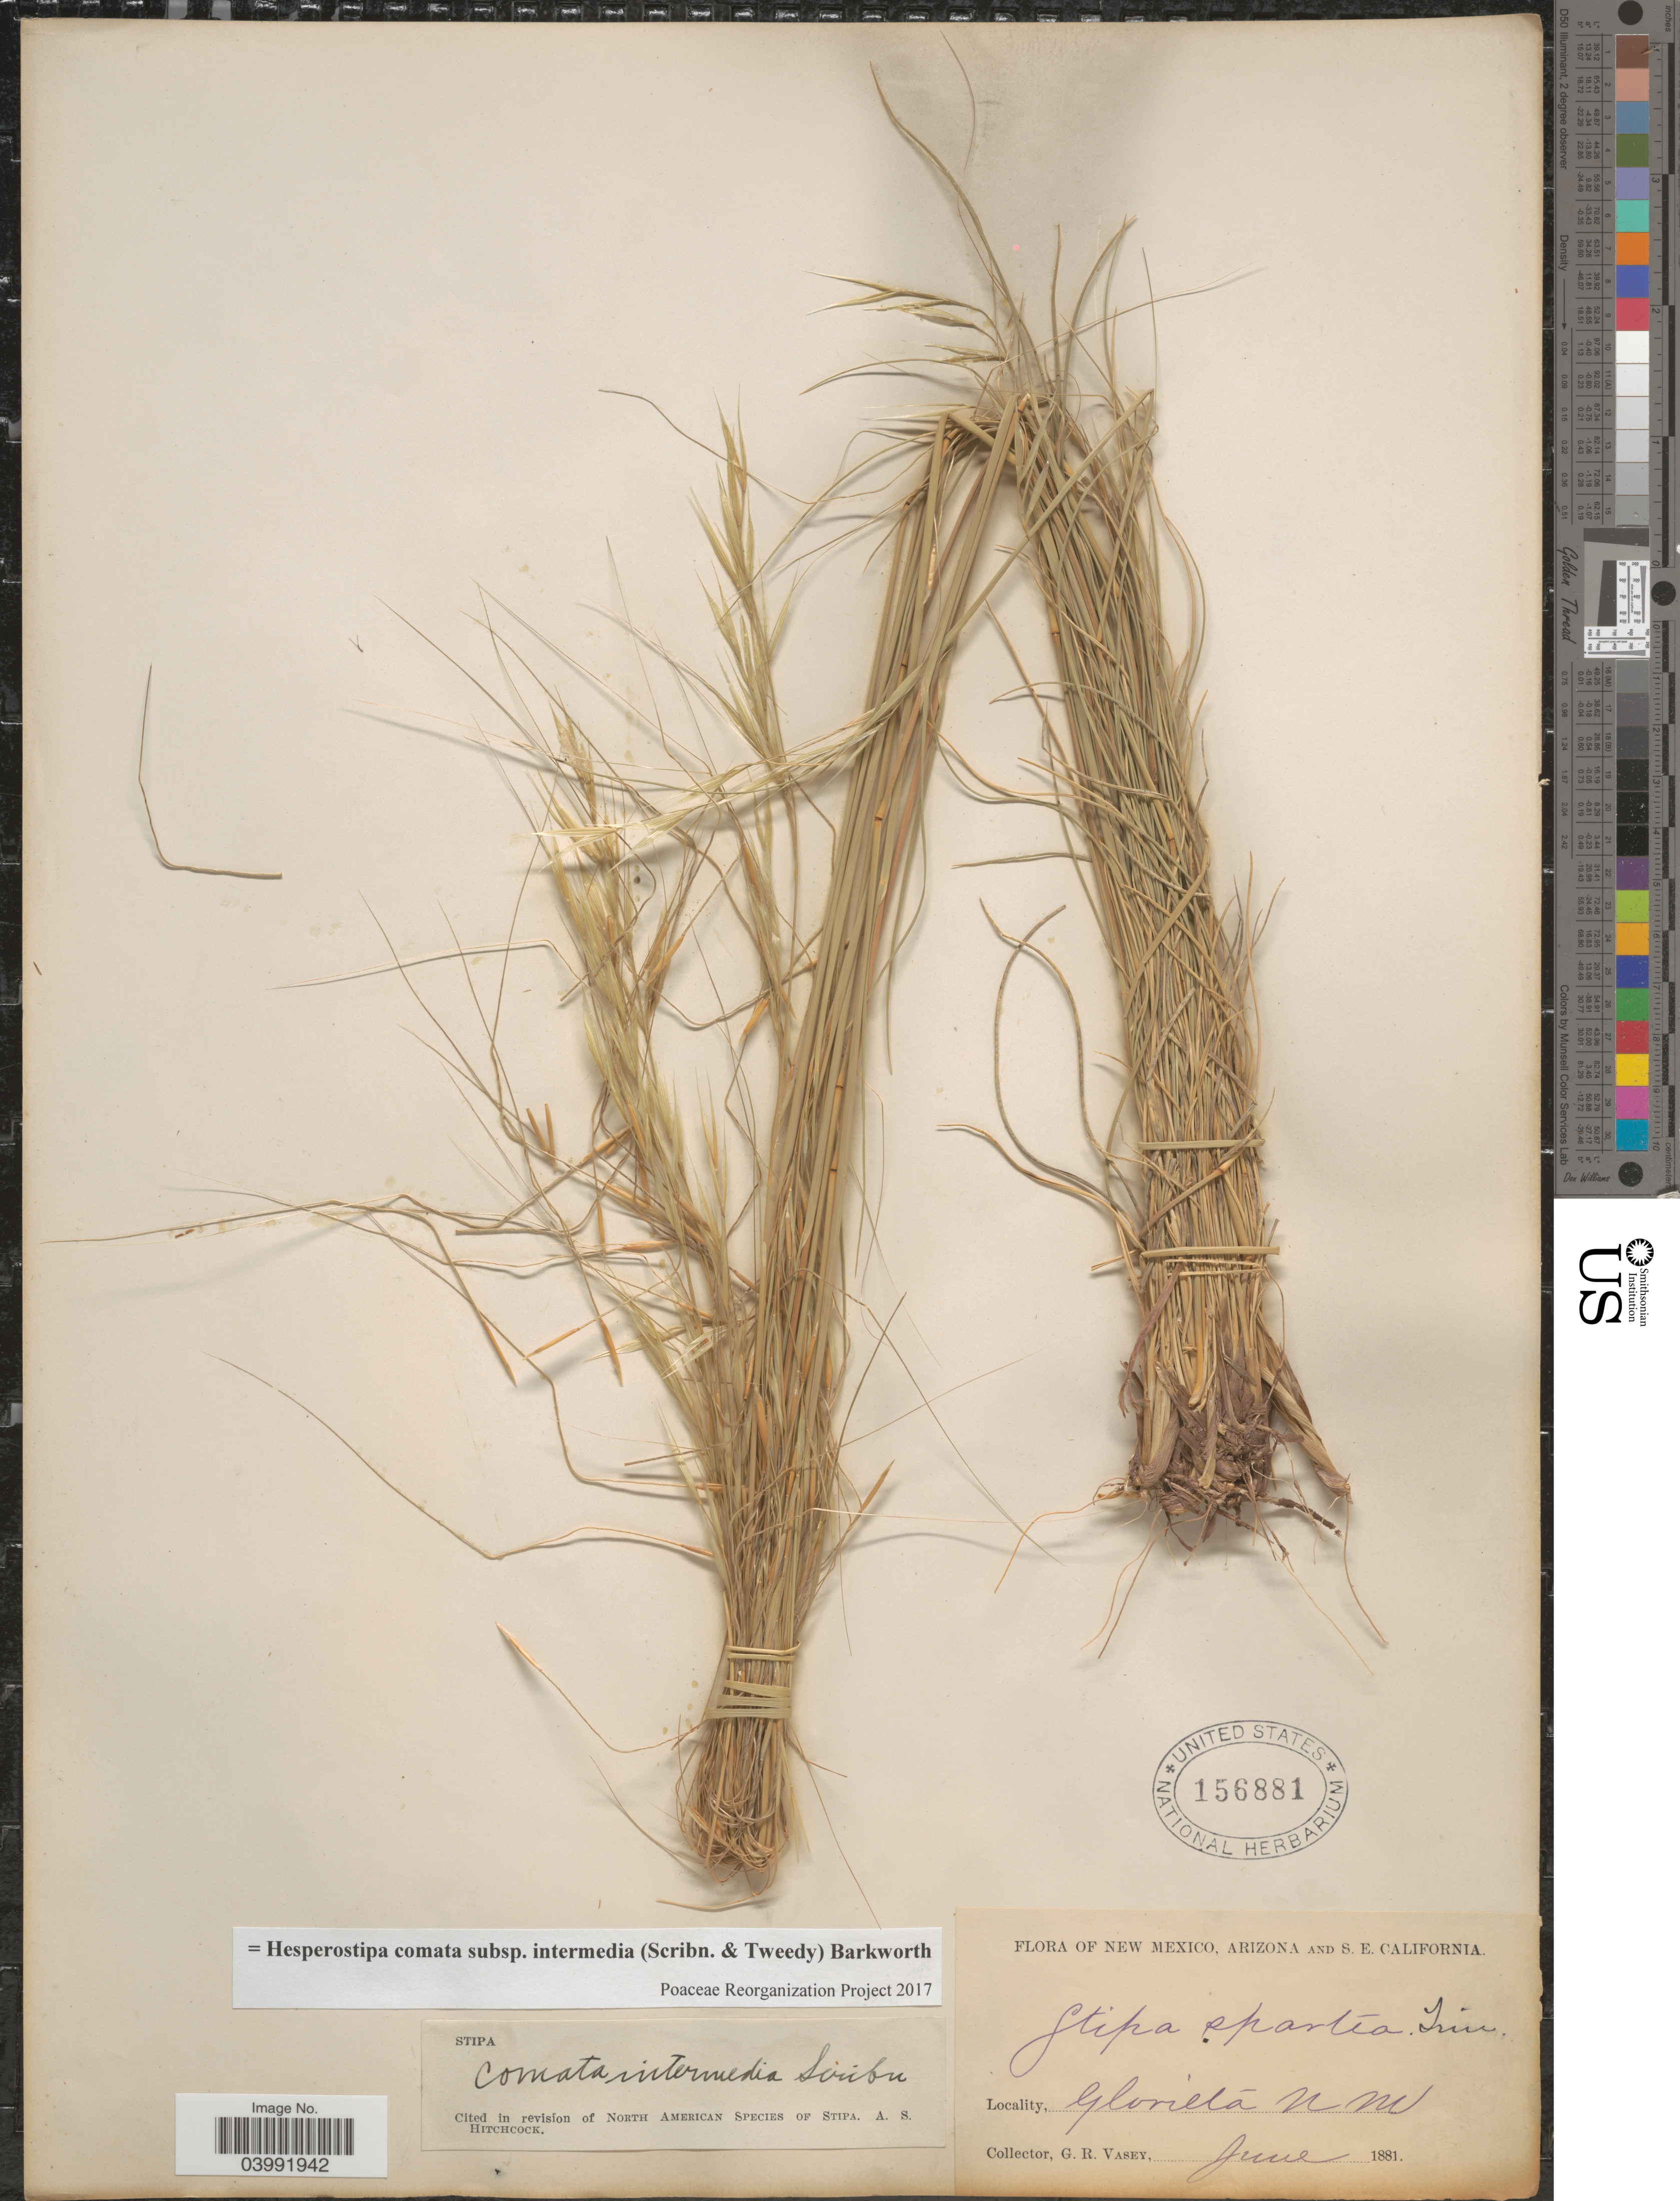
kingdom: Plantae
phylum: Tracheophyta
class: Liliopsida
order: Poales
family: Poaceae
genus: Hesperostipa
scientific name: Hesperostipa comata subsp. intermedia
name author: (Scribn. & Tweedy) Barkworth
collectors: G. R. Vasey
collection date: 1881-06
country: United States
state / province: New Mexico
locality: Glorieta.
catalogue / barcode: US 156881